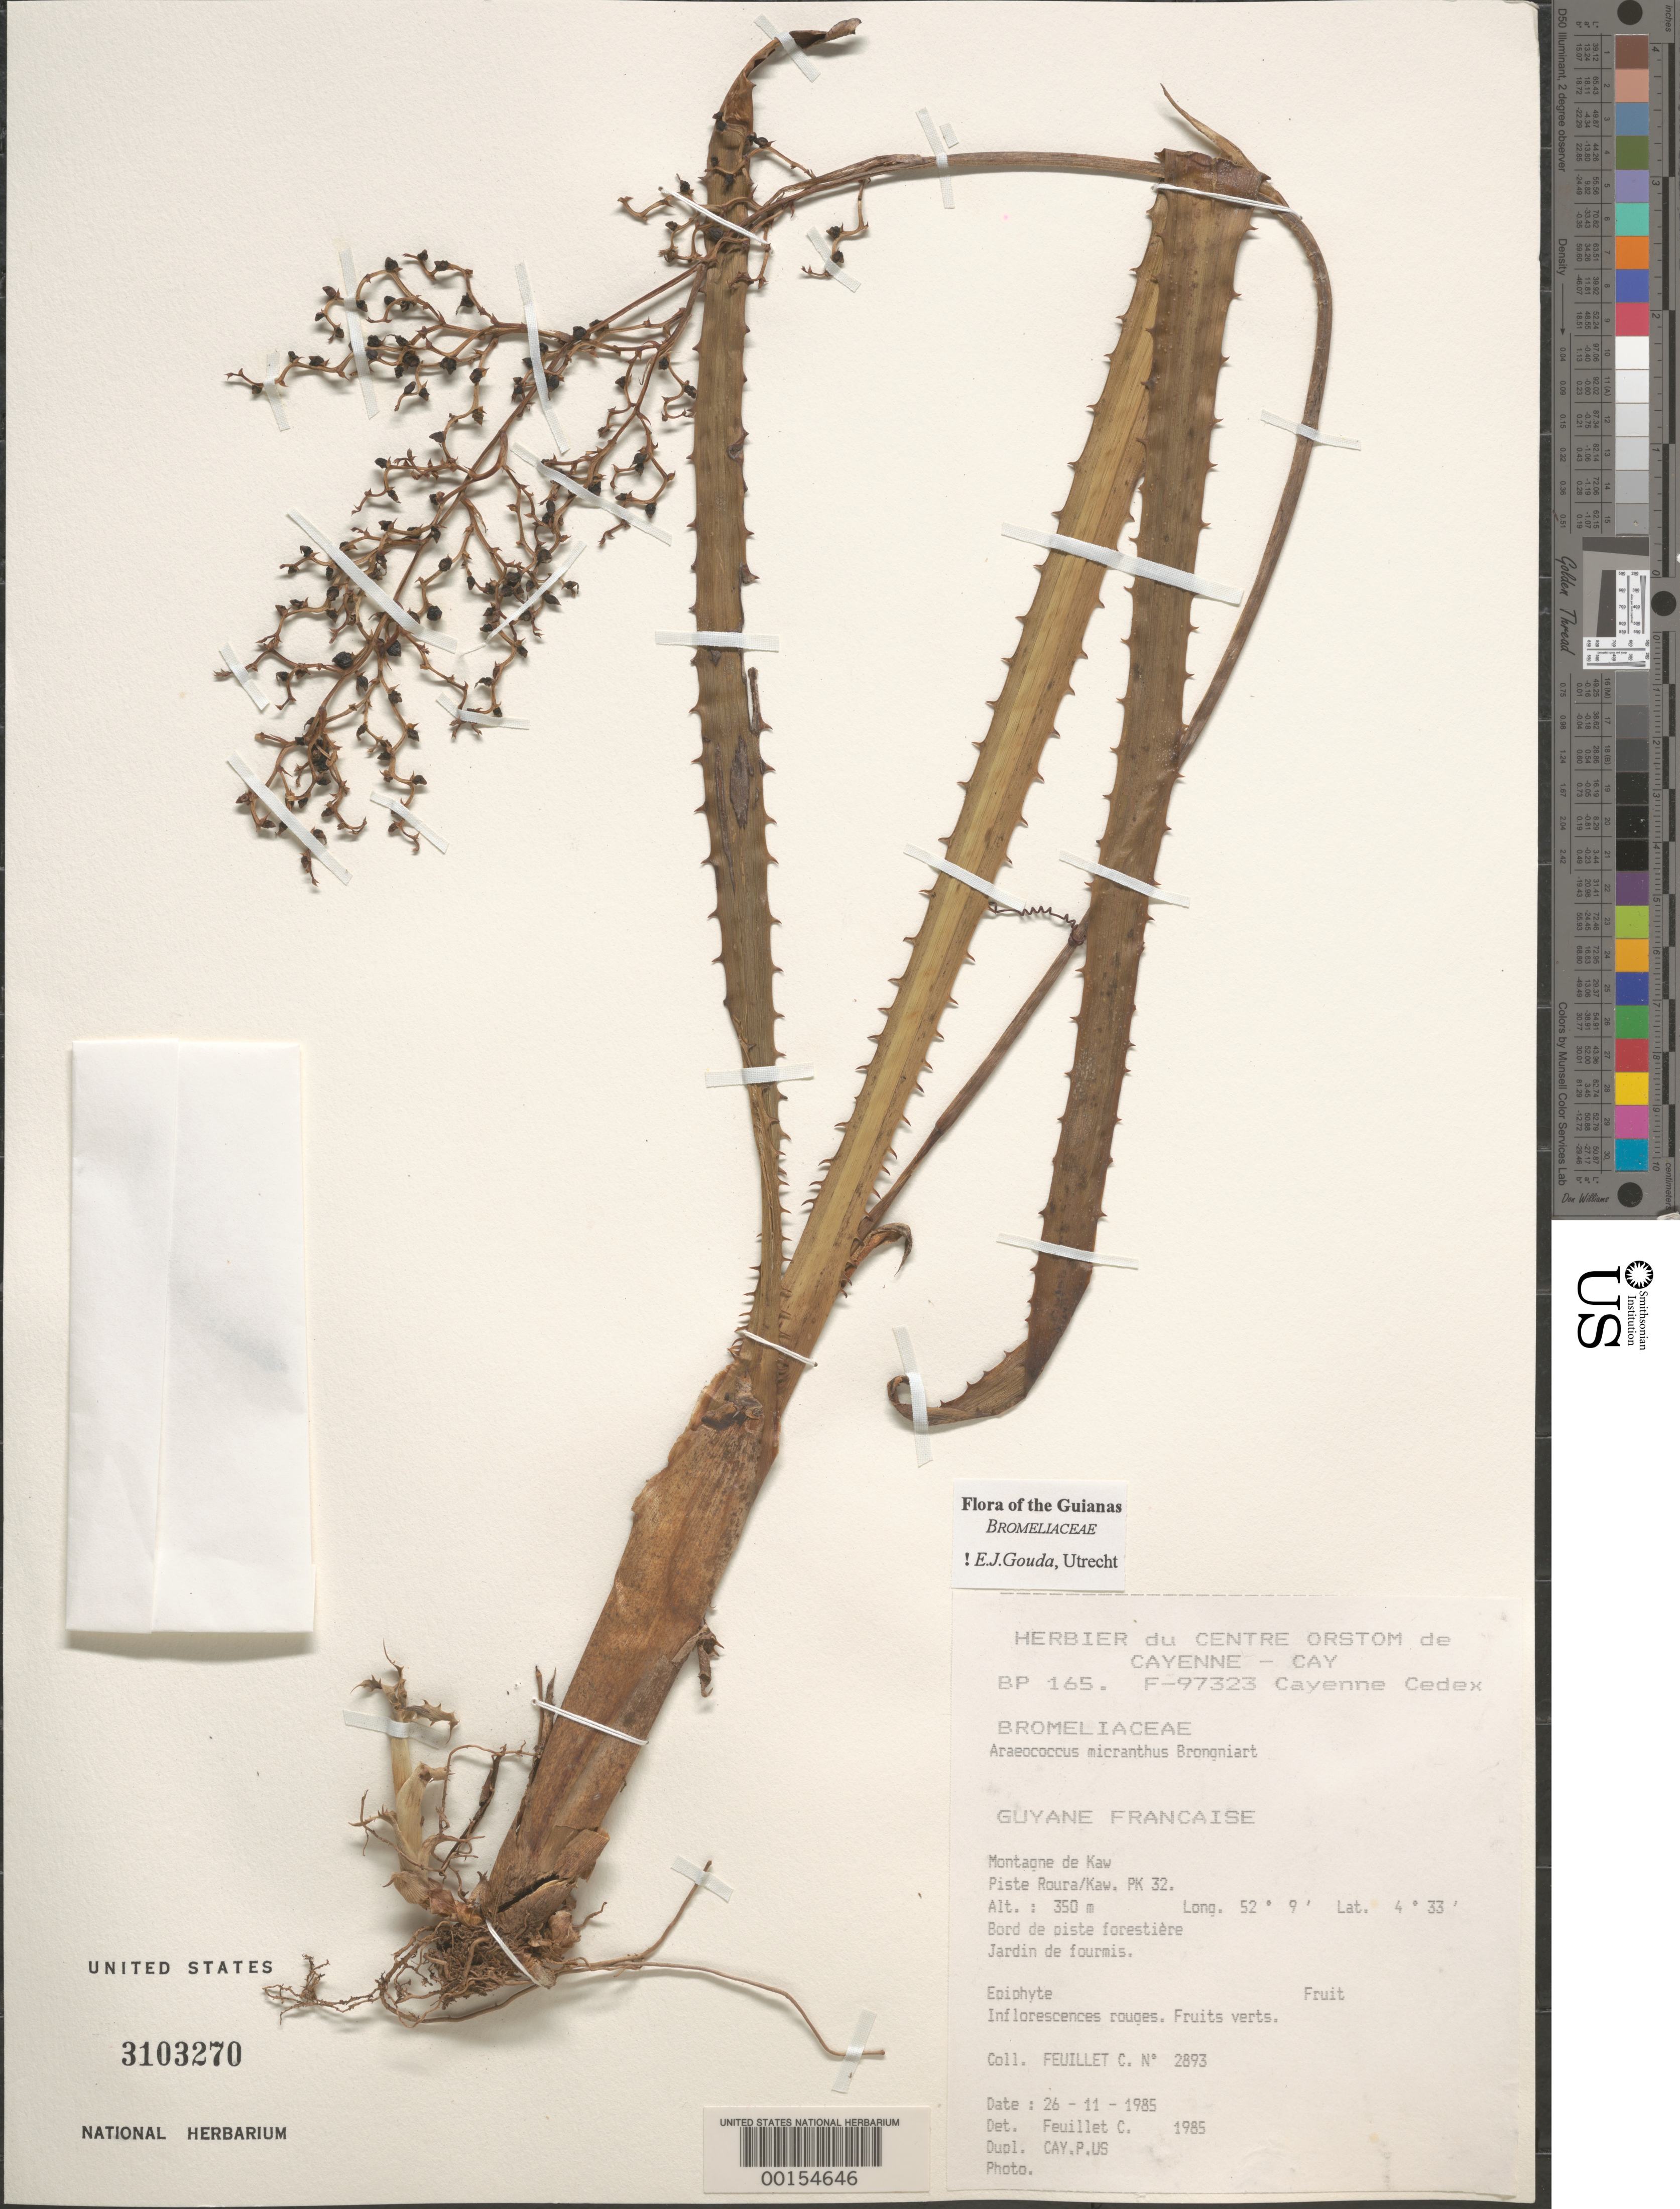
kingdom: Plantae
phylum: Tracheophyta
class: Liliopsida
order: Poales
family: Bromeliaceae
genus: Araeococcus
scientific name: Araeococcus micranthus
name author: Brongn.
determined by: Gouda, E. J.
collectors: C. Feuillet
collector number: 2893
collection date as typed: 26 Nov 1985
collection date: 1985-11-26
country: French Guiana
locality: Montagne de Kaw, Piste Roura/Kaw, PK 32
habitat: Along forest trail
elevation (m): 350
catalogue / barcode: US 3103270